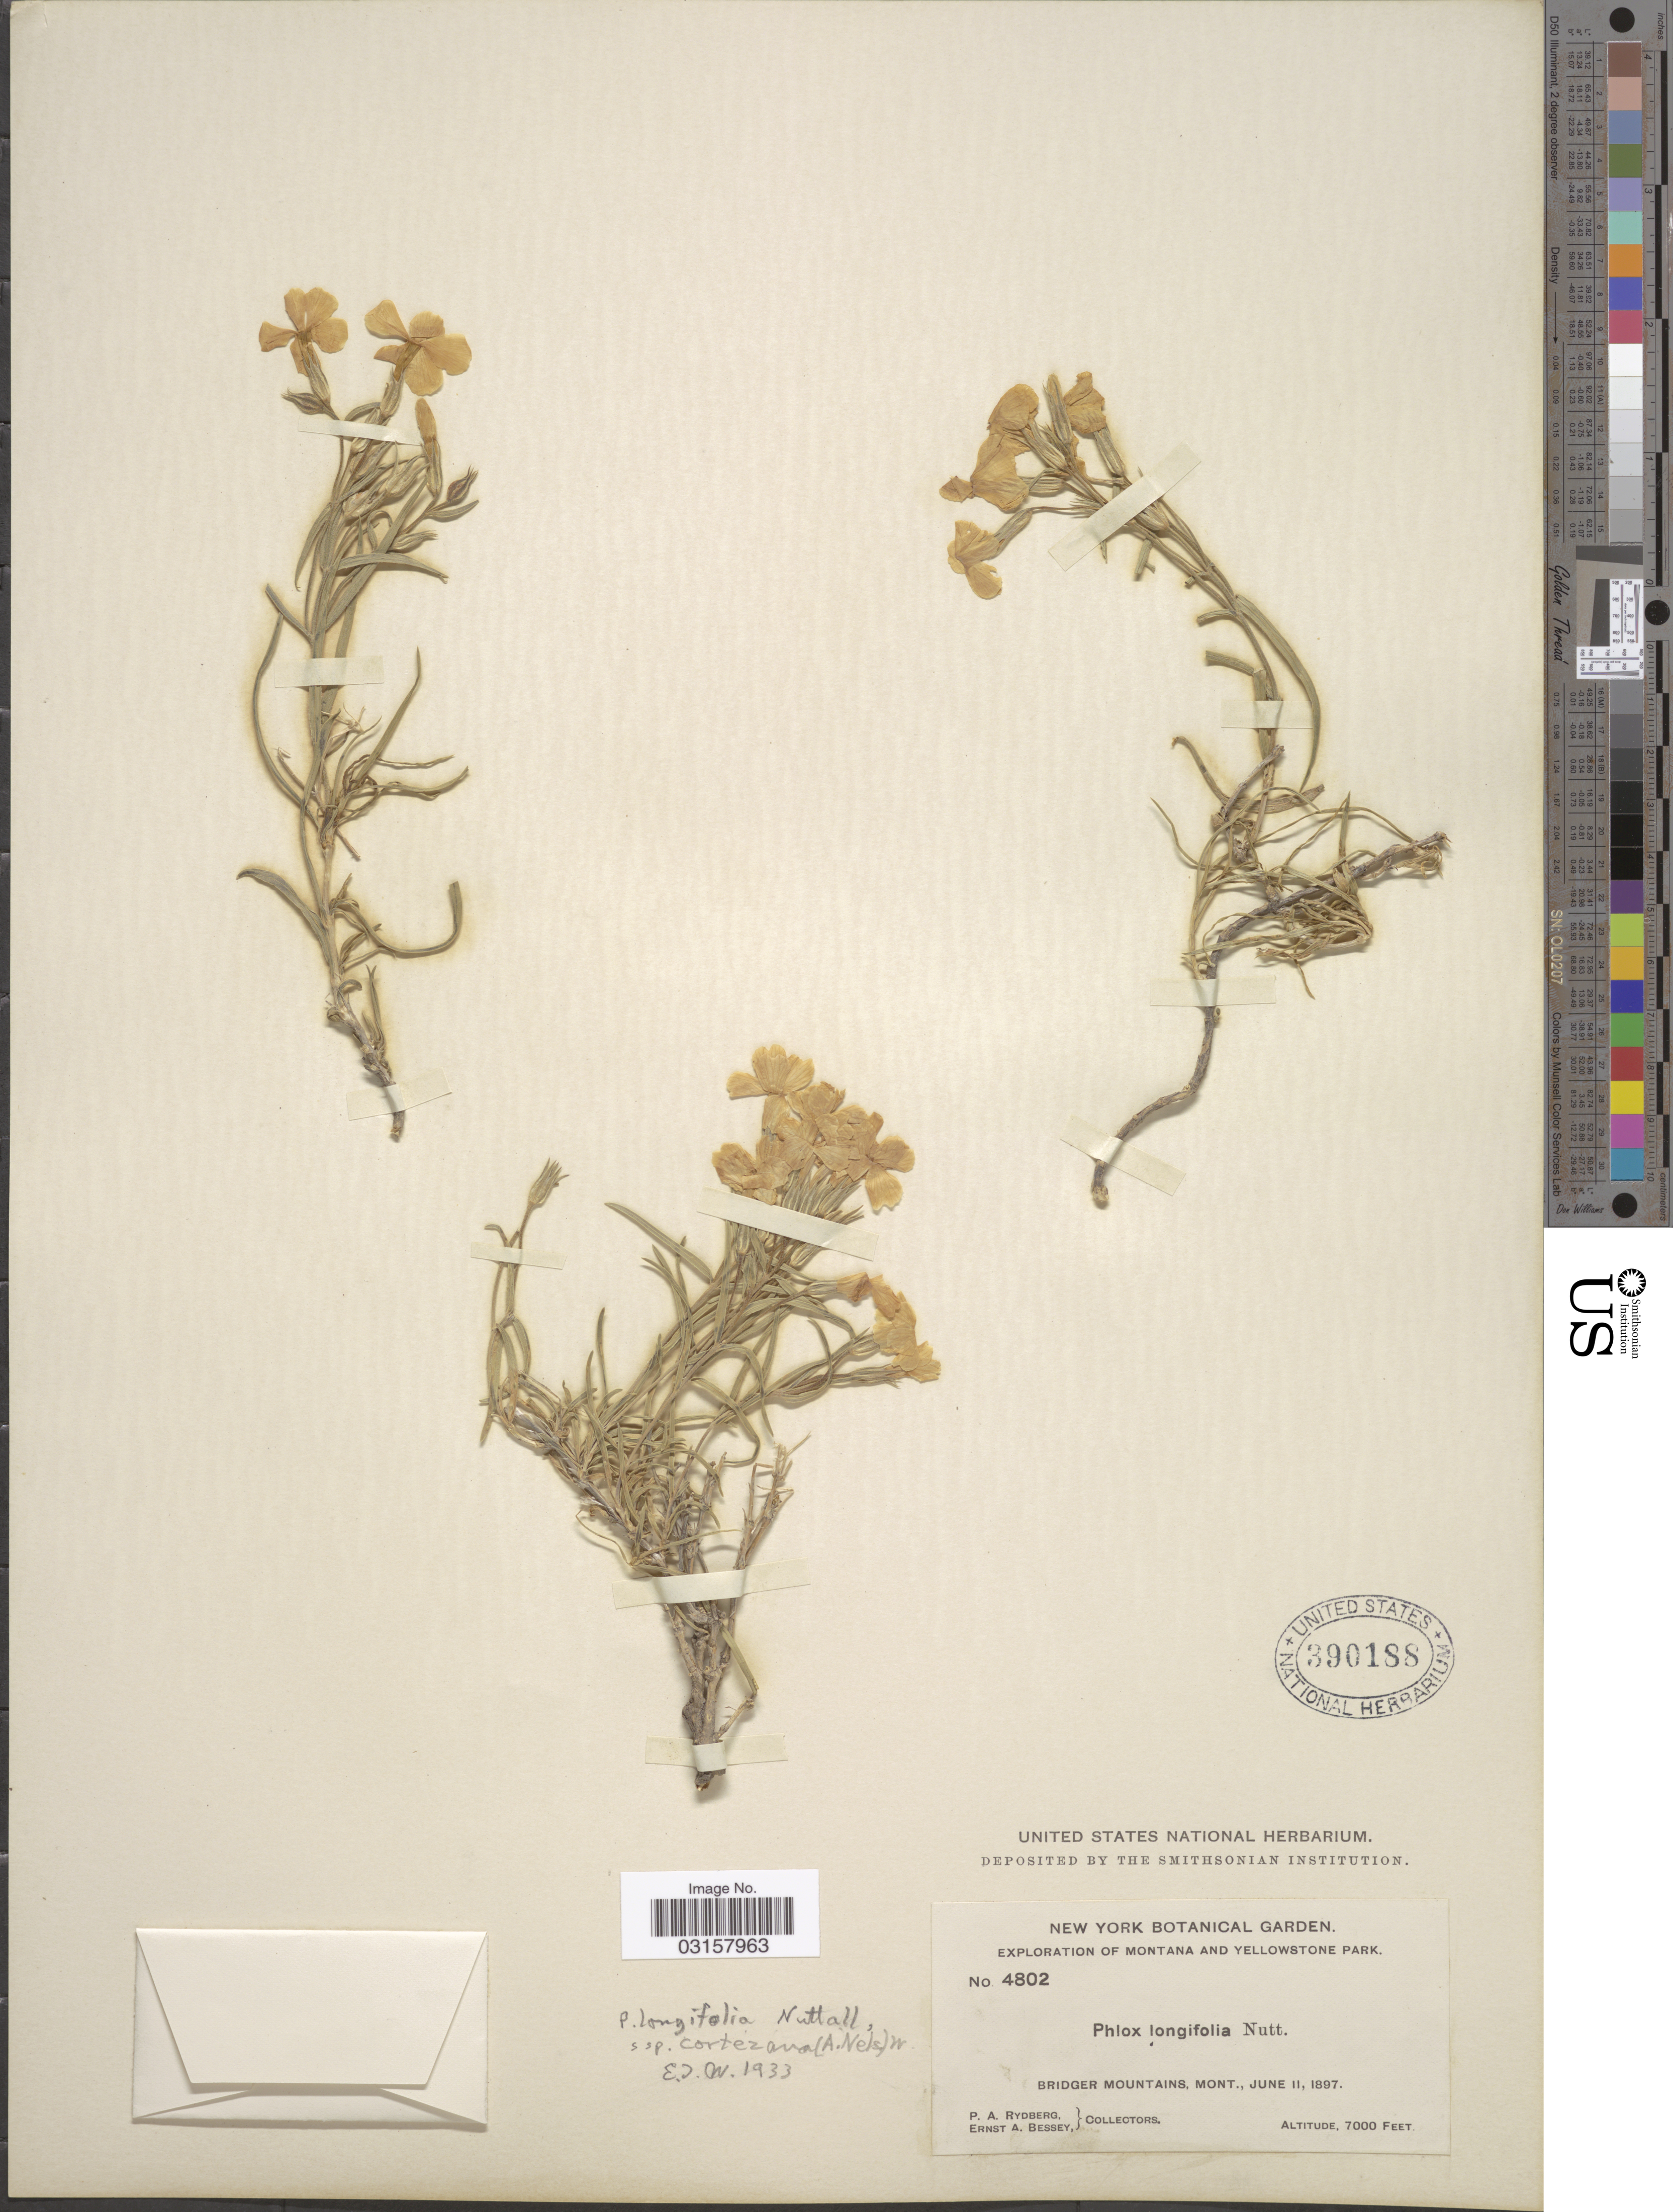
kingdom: Plantae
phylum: Tracheophyta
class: Magnoliopsida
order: Ericales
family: Polemoniaceae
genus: Phlox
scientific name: Phlox longifolia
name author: Nutt.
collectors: P. A. Rydberg & E. A. Bessey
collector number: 4802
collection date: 1897-06-11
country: United States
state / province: Montana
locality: Montana and Yellowstone Park. Bridger Mountains.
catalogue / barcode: US 390188